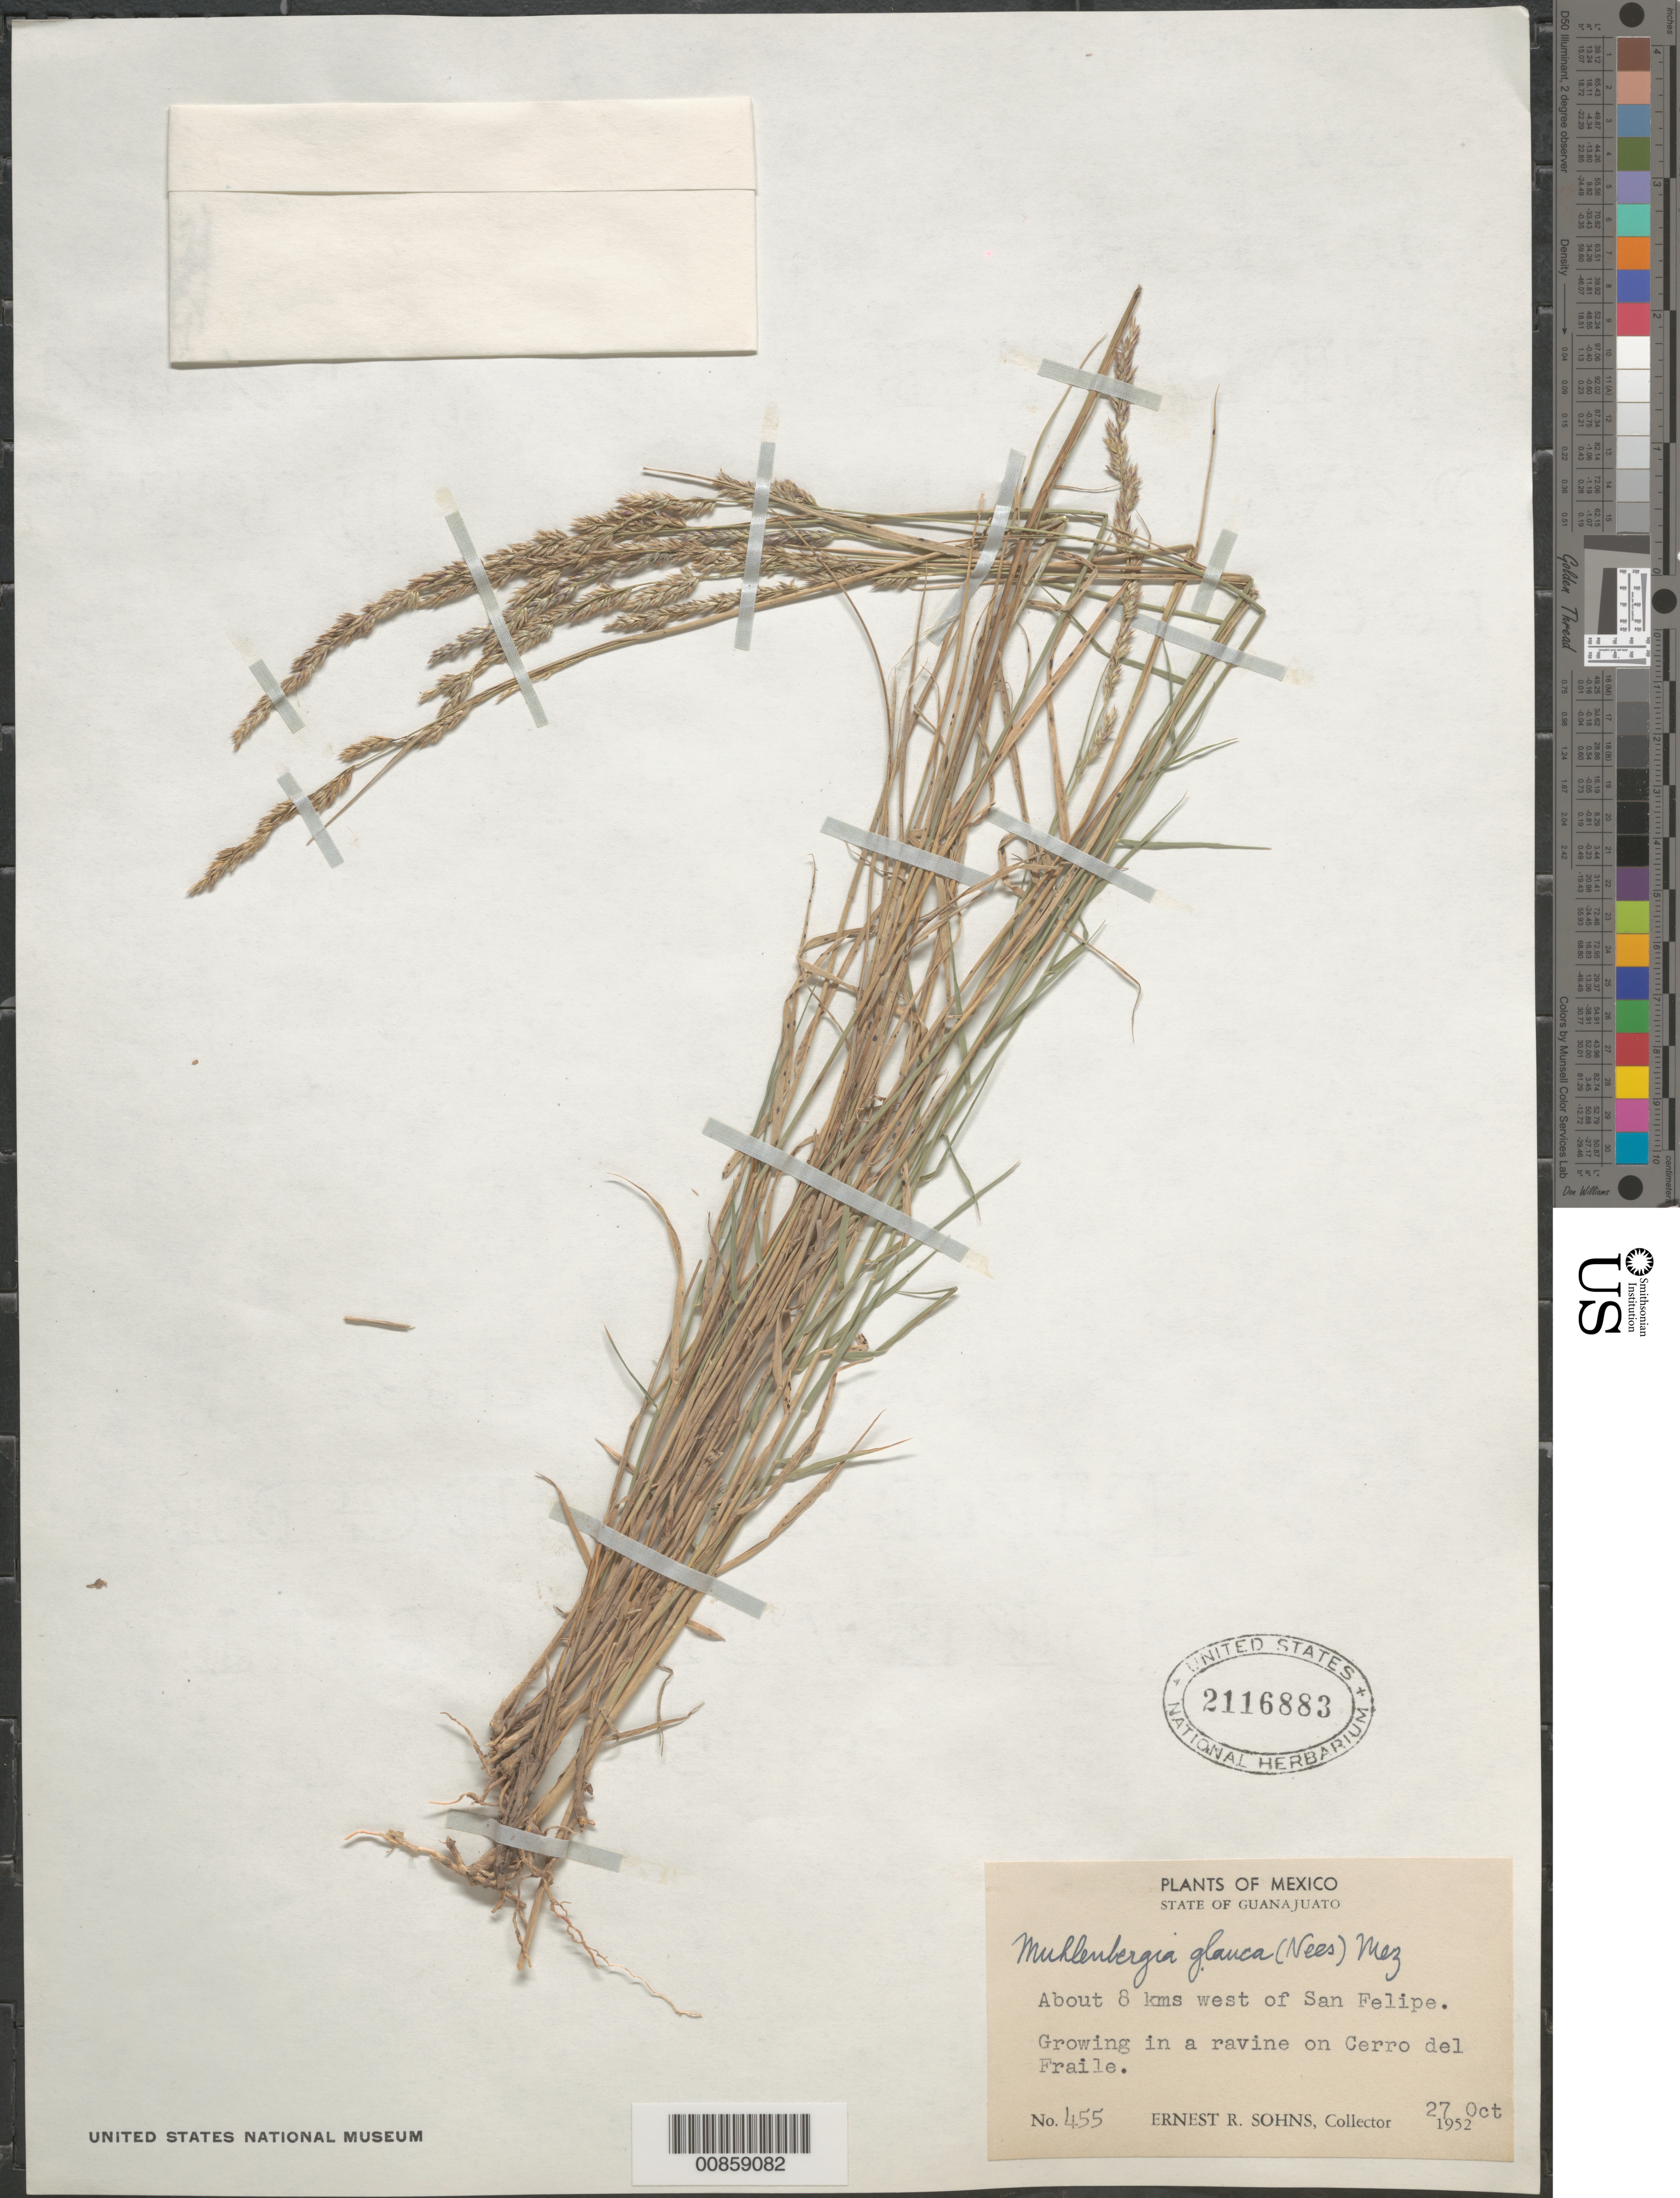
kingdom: Plantae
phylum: Tracheophyta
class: Liliopsida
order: Poales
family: Poaceae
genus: Muhlenbergia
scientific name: Muhlenbergia sp.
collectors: E. R. Sohns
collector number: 455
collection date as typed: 27 Oct 1952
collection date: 1952-10-27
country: Mexico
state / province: Guanajuato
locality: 8 km W of San Felipe on cerro del Fraile, Gto.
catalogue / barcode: US 2116883